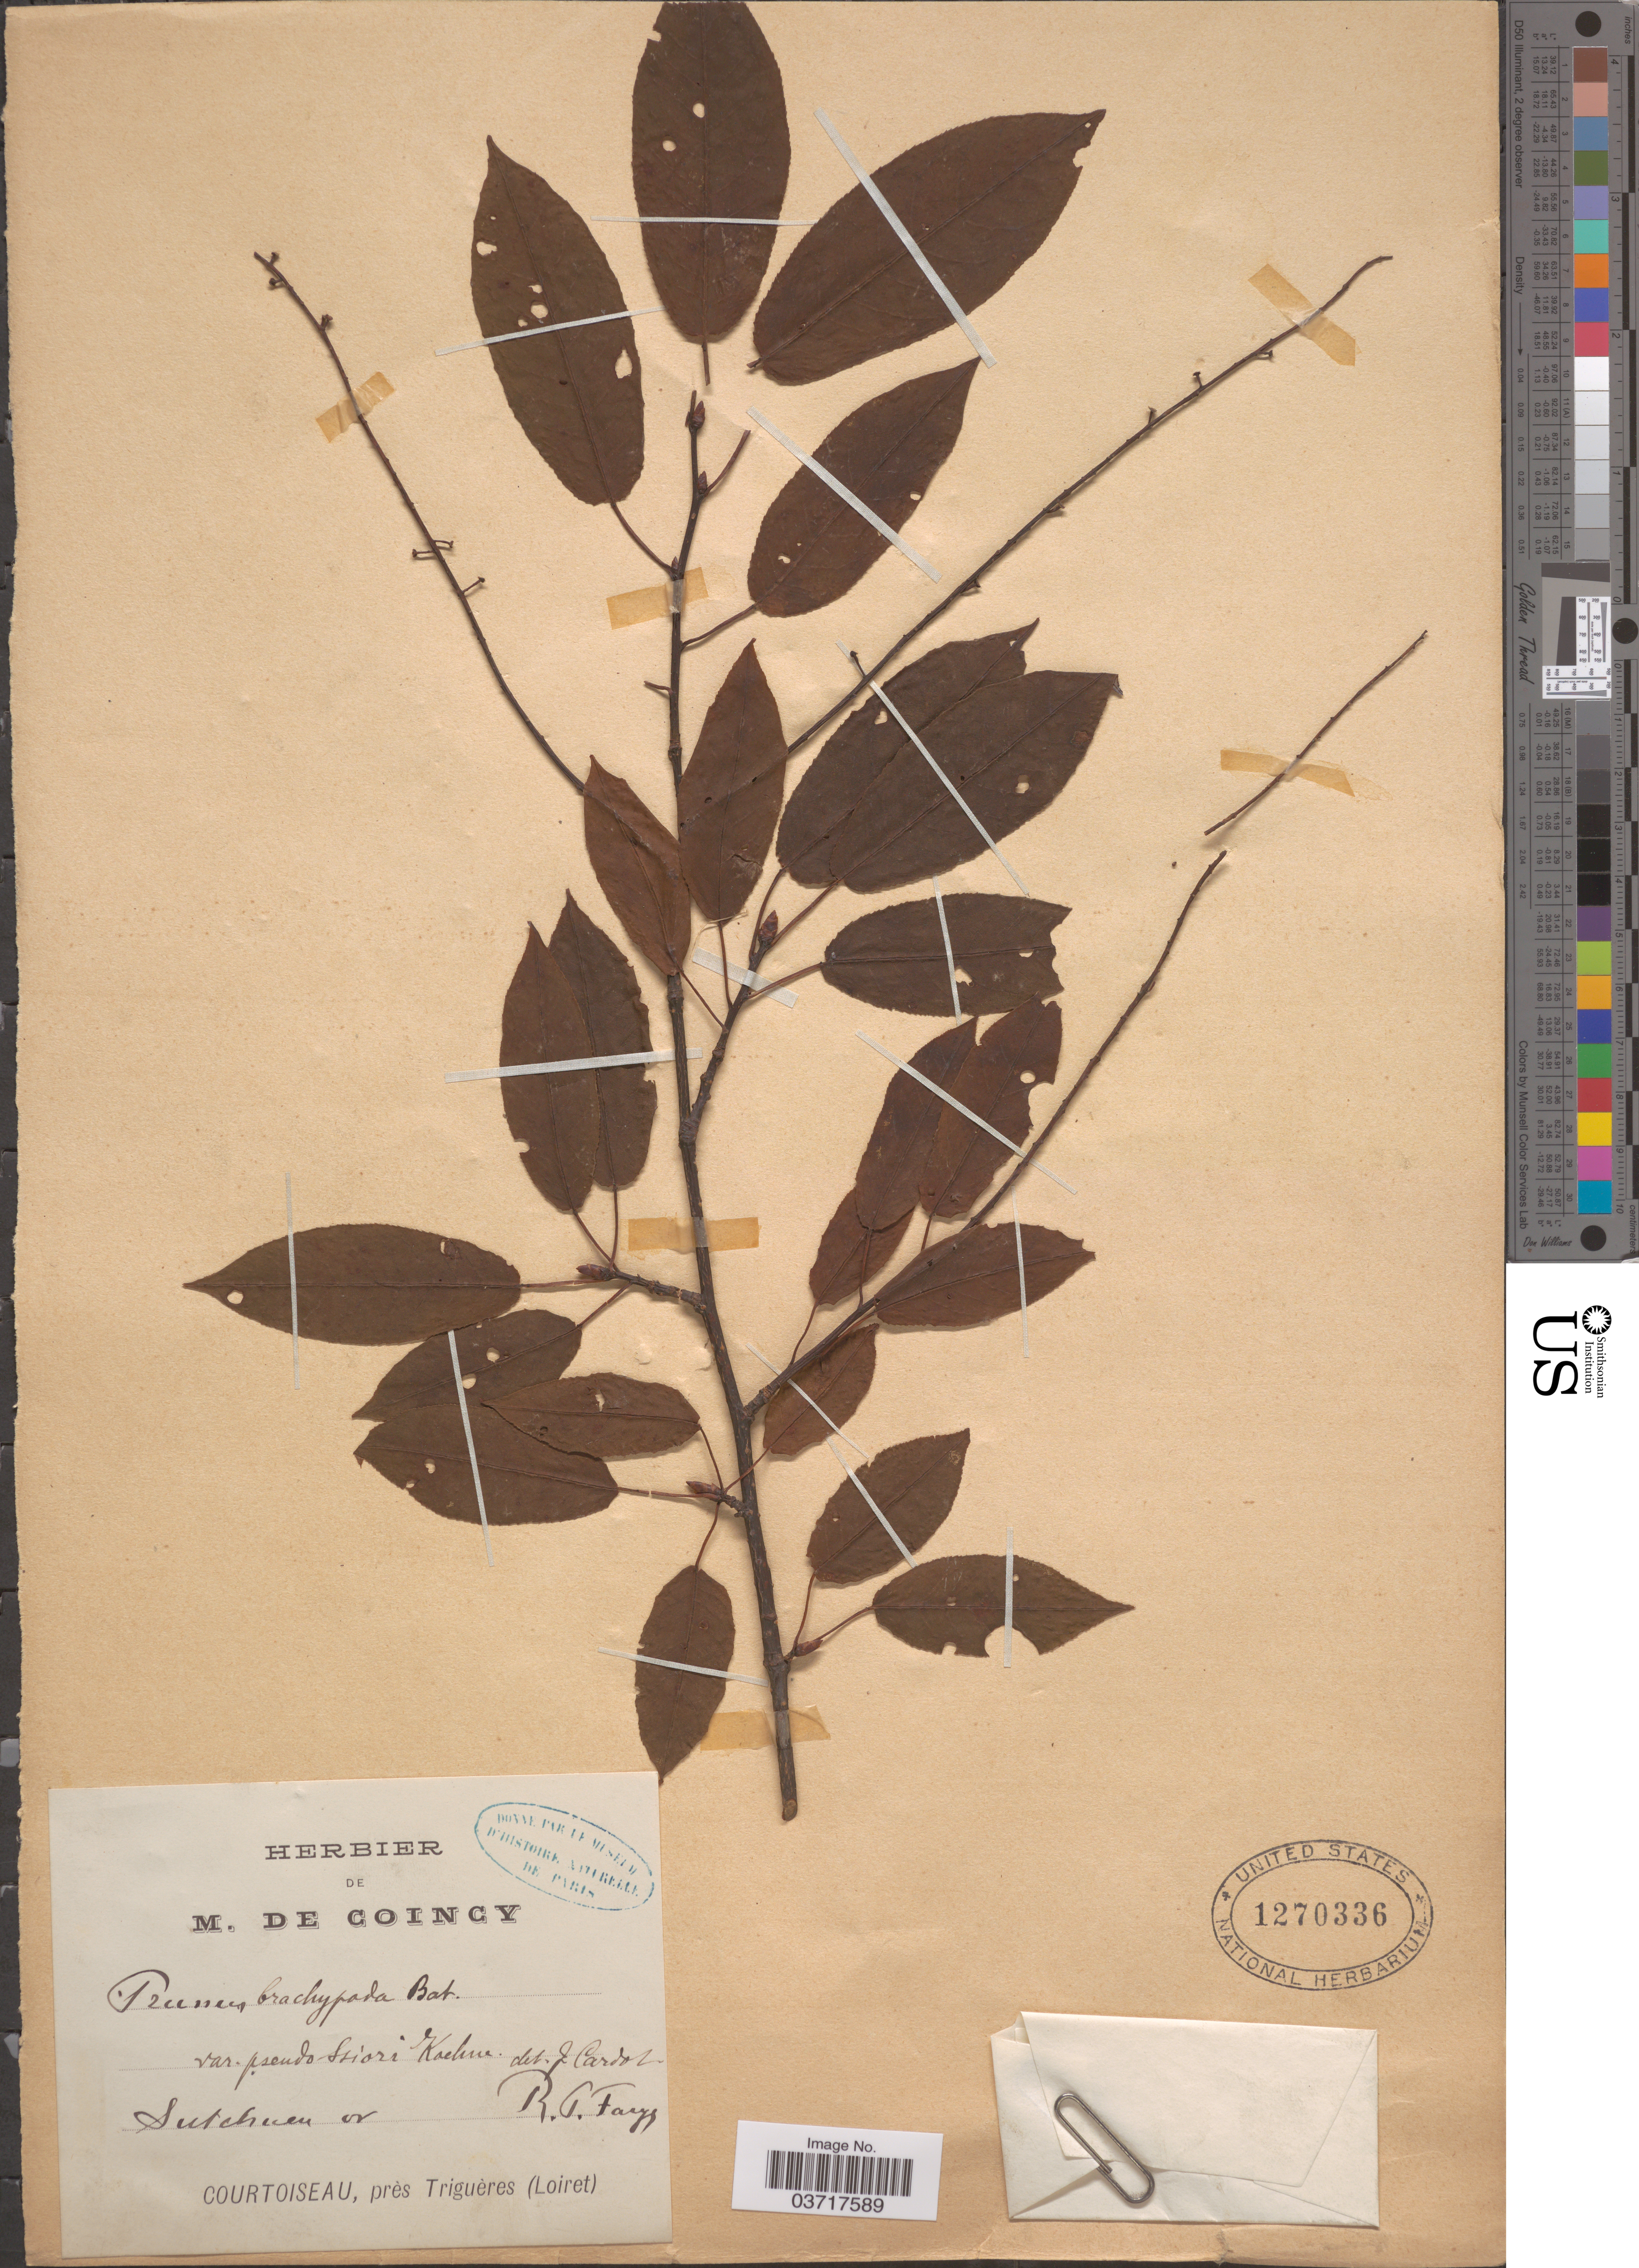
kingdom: Plantae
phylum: Tracheophyta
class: Magnoliopsida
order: Rosales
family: Rosaceae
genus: Prunus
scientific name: Prunus brachypoda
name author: Batalin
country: France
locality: Sutchuen vr. [interpreted] Courtoiseau, près Triguères (Loiret).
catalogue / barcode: US 1270336